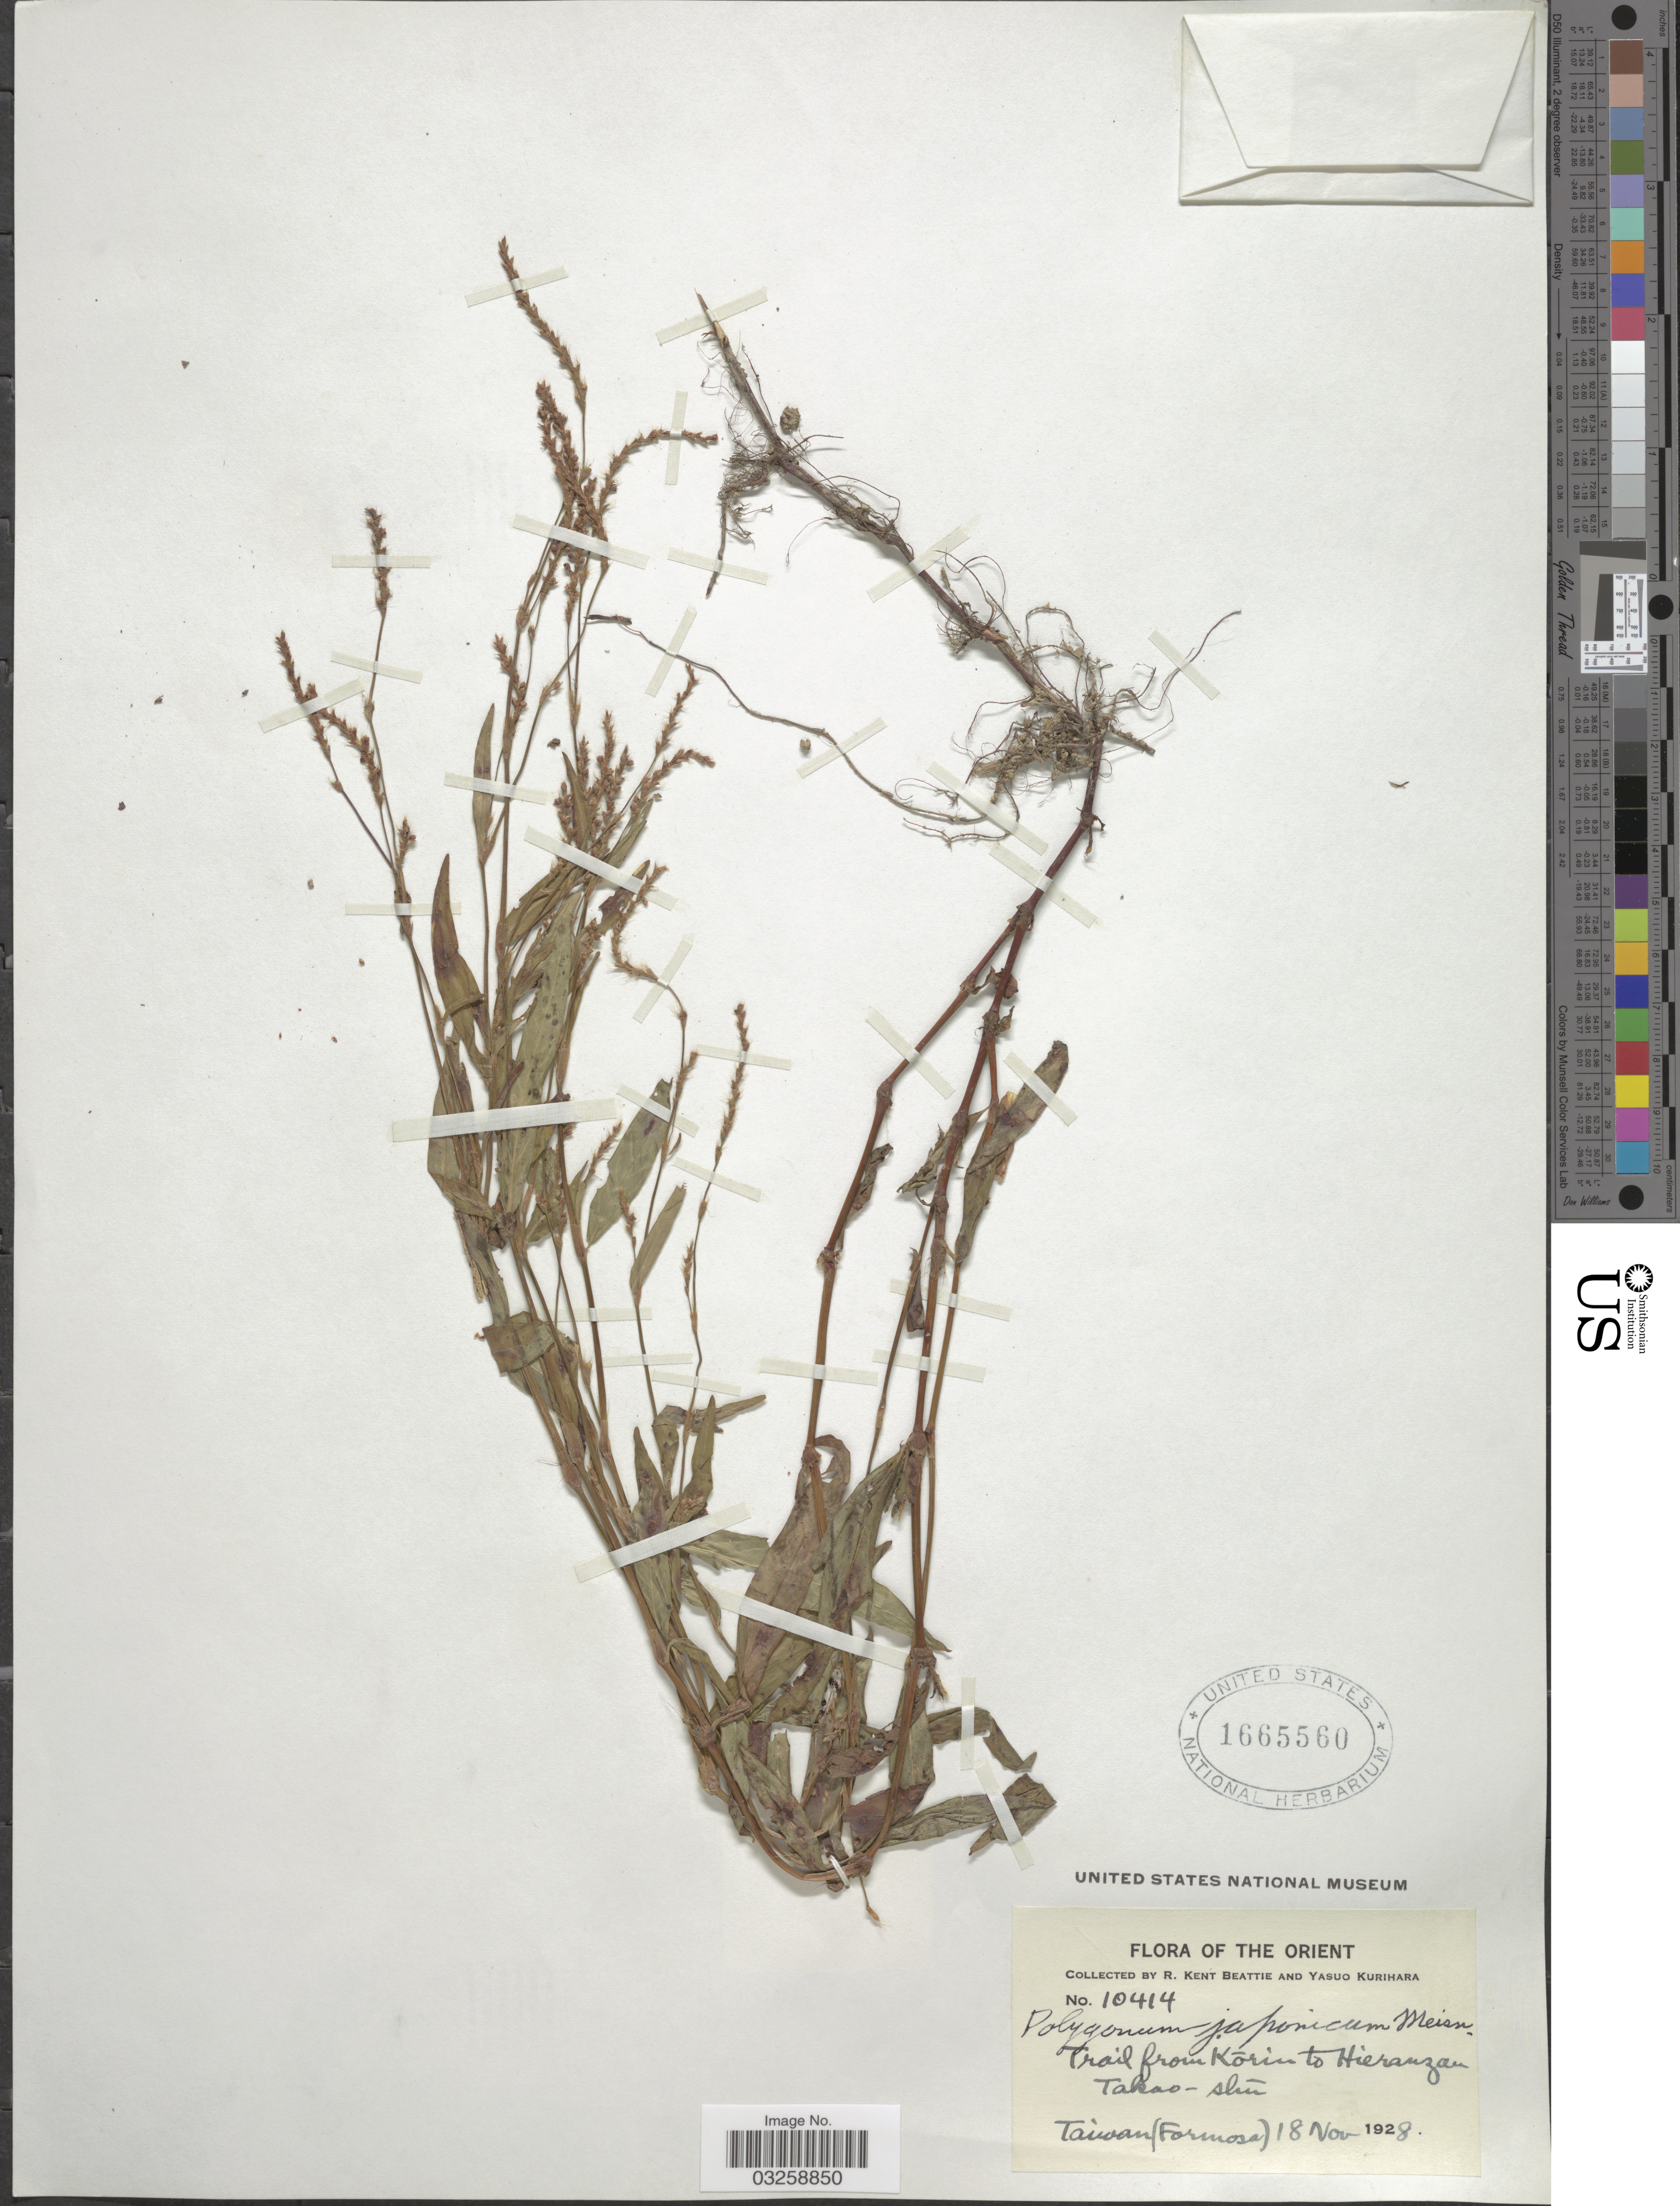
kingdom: Plantae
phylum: Tracheophyta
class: Magnoliopsida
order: Caryophyllales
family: Polygonaceae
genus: Polygonum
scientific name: Polygonum longisetum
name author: Bruijn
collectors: R. K. Beattie & Y. Kurihara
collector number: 10414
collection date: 1928-11-18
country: Taiwan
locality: Orient. Trail from Kõrin to Hieranzan Takao-shü. (Formosa).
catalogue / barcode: US 1665560